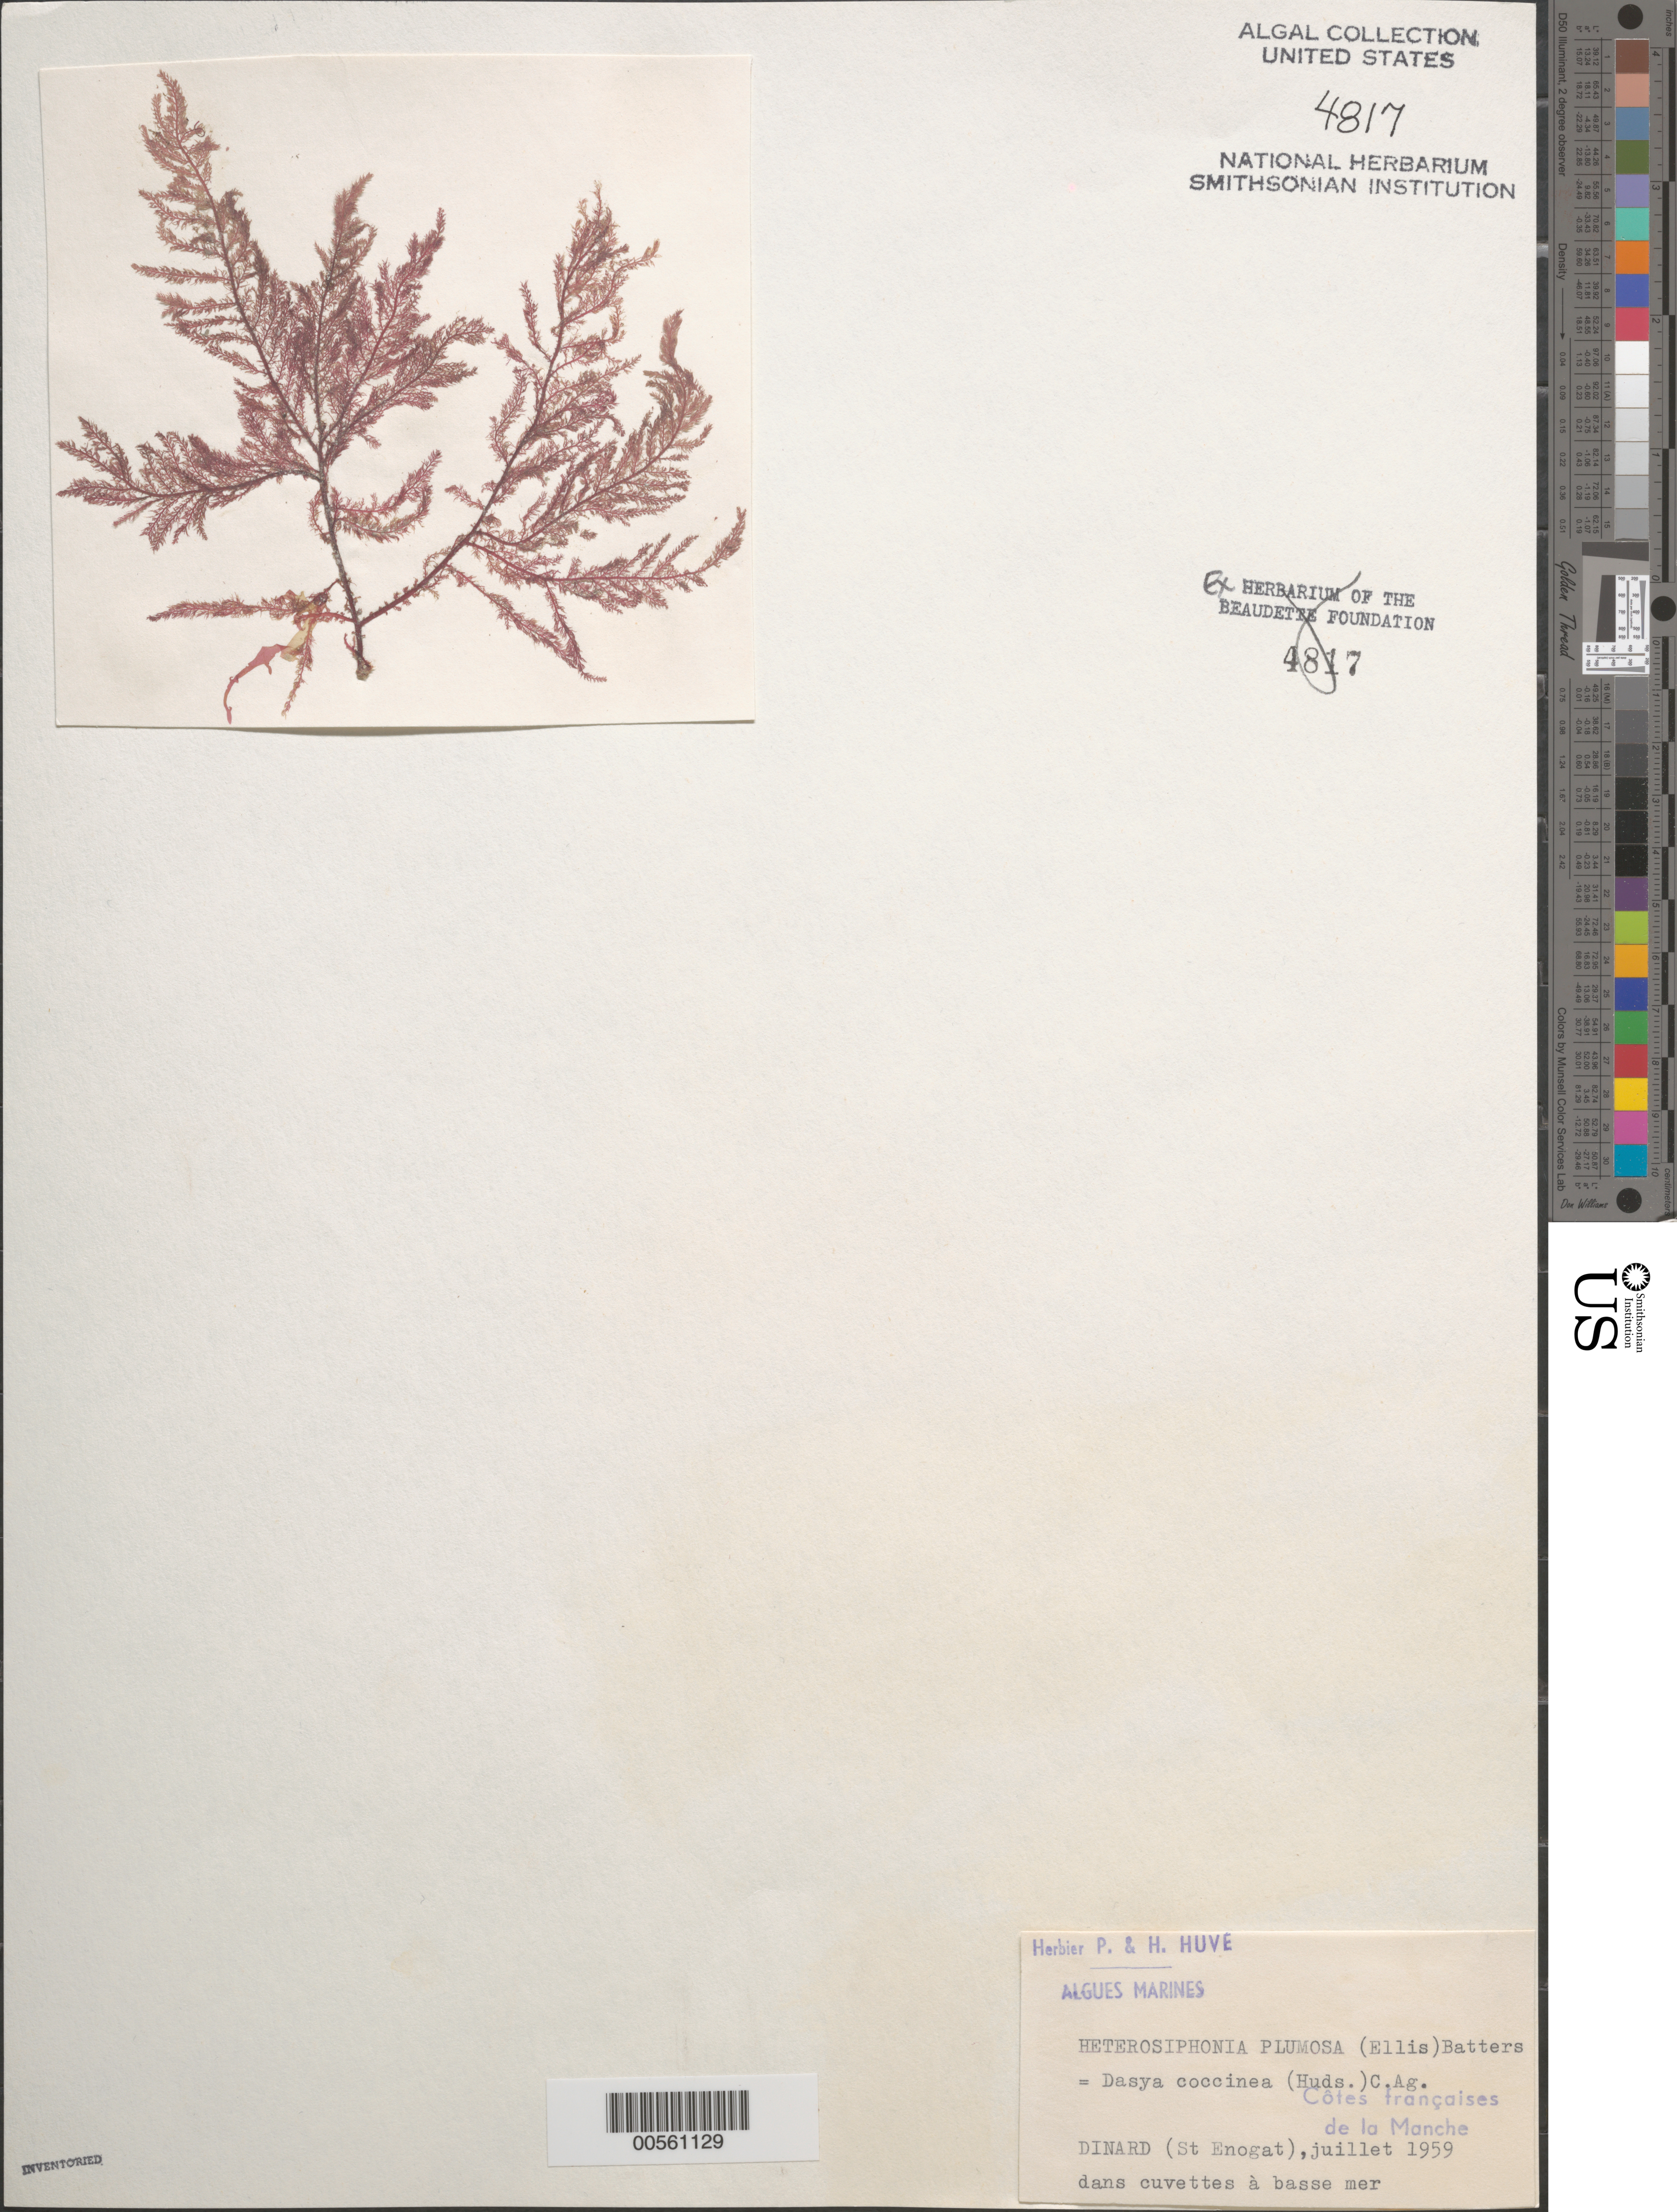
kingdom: Plantae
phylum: Rhodophyta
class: Florideophyceae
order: Ceramiales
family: Dasyaceae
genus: Heterosiphonia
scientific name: Heterosiphonia plumosa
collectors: P. Huve & H. Huve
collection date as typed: Jul 1959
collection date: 1959-07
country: France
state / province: Bretagne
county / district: Ille-et-Vilaine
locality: St. Enogat, Dinard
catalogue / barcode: US 4817